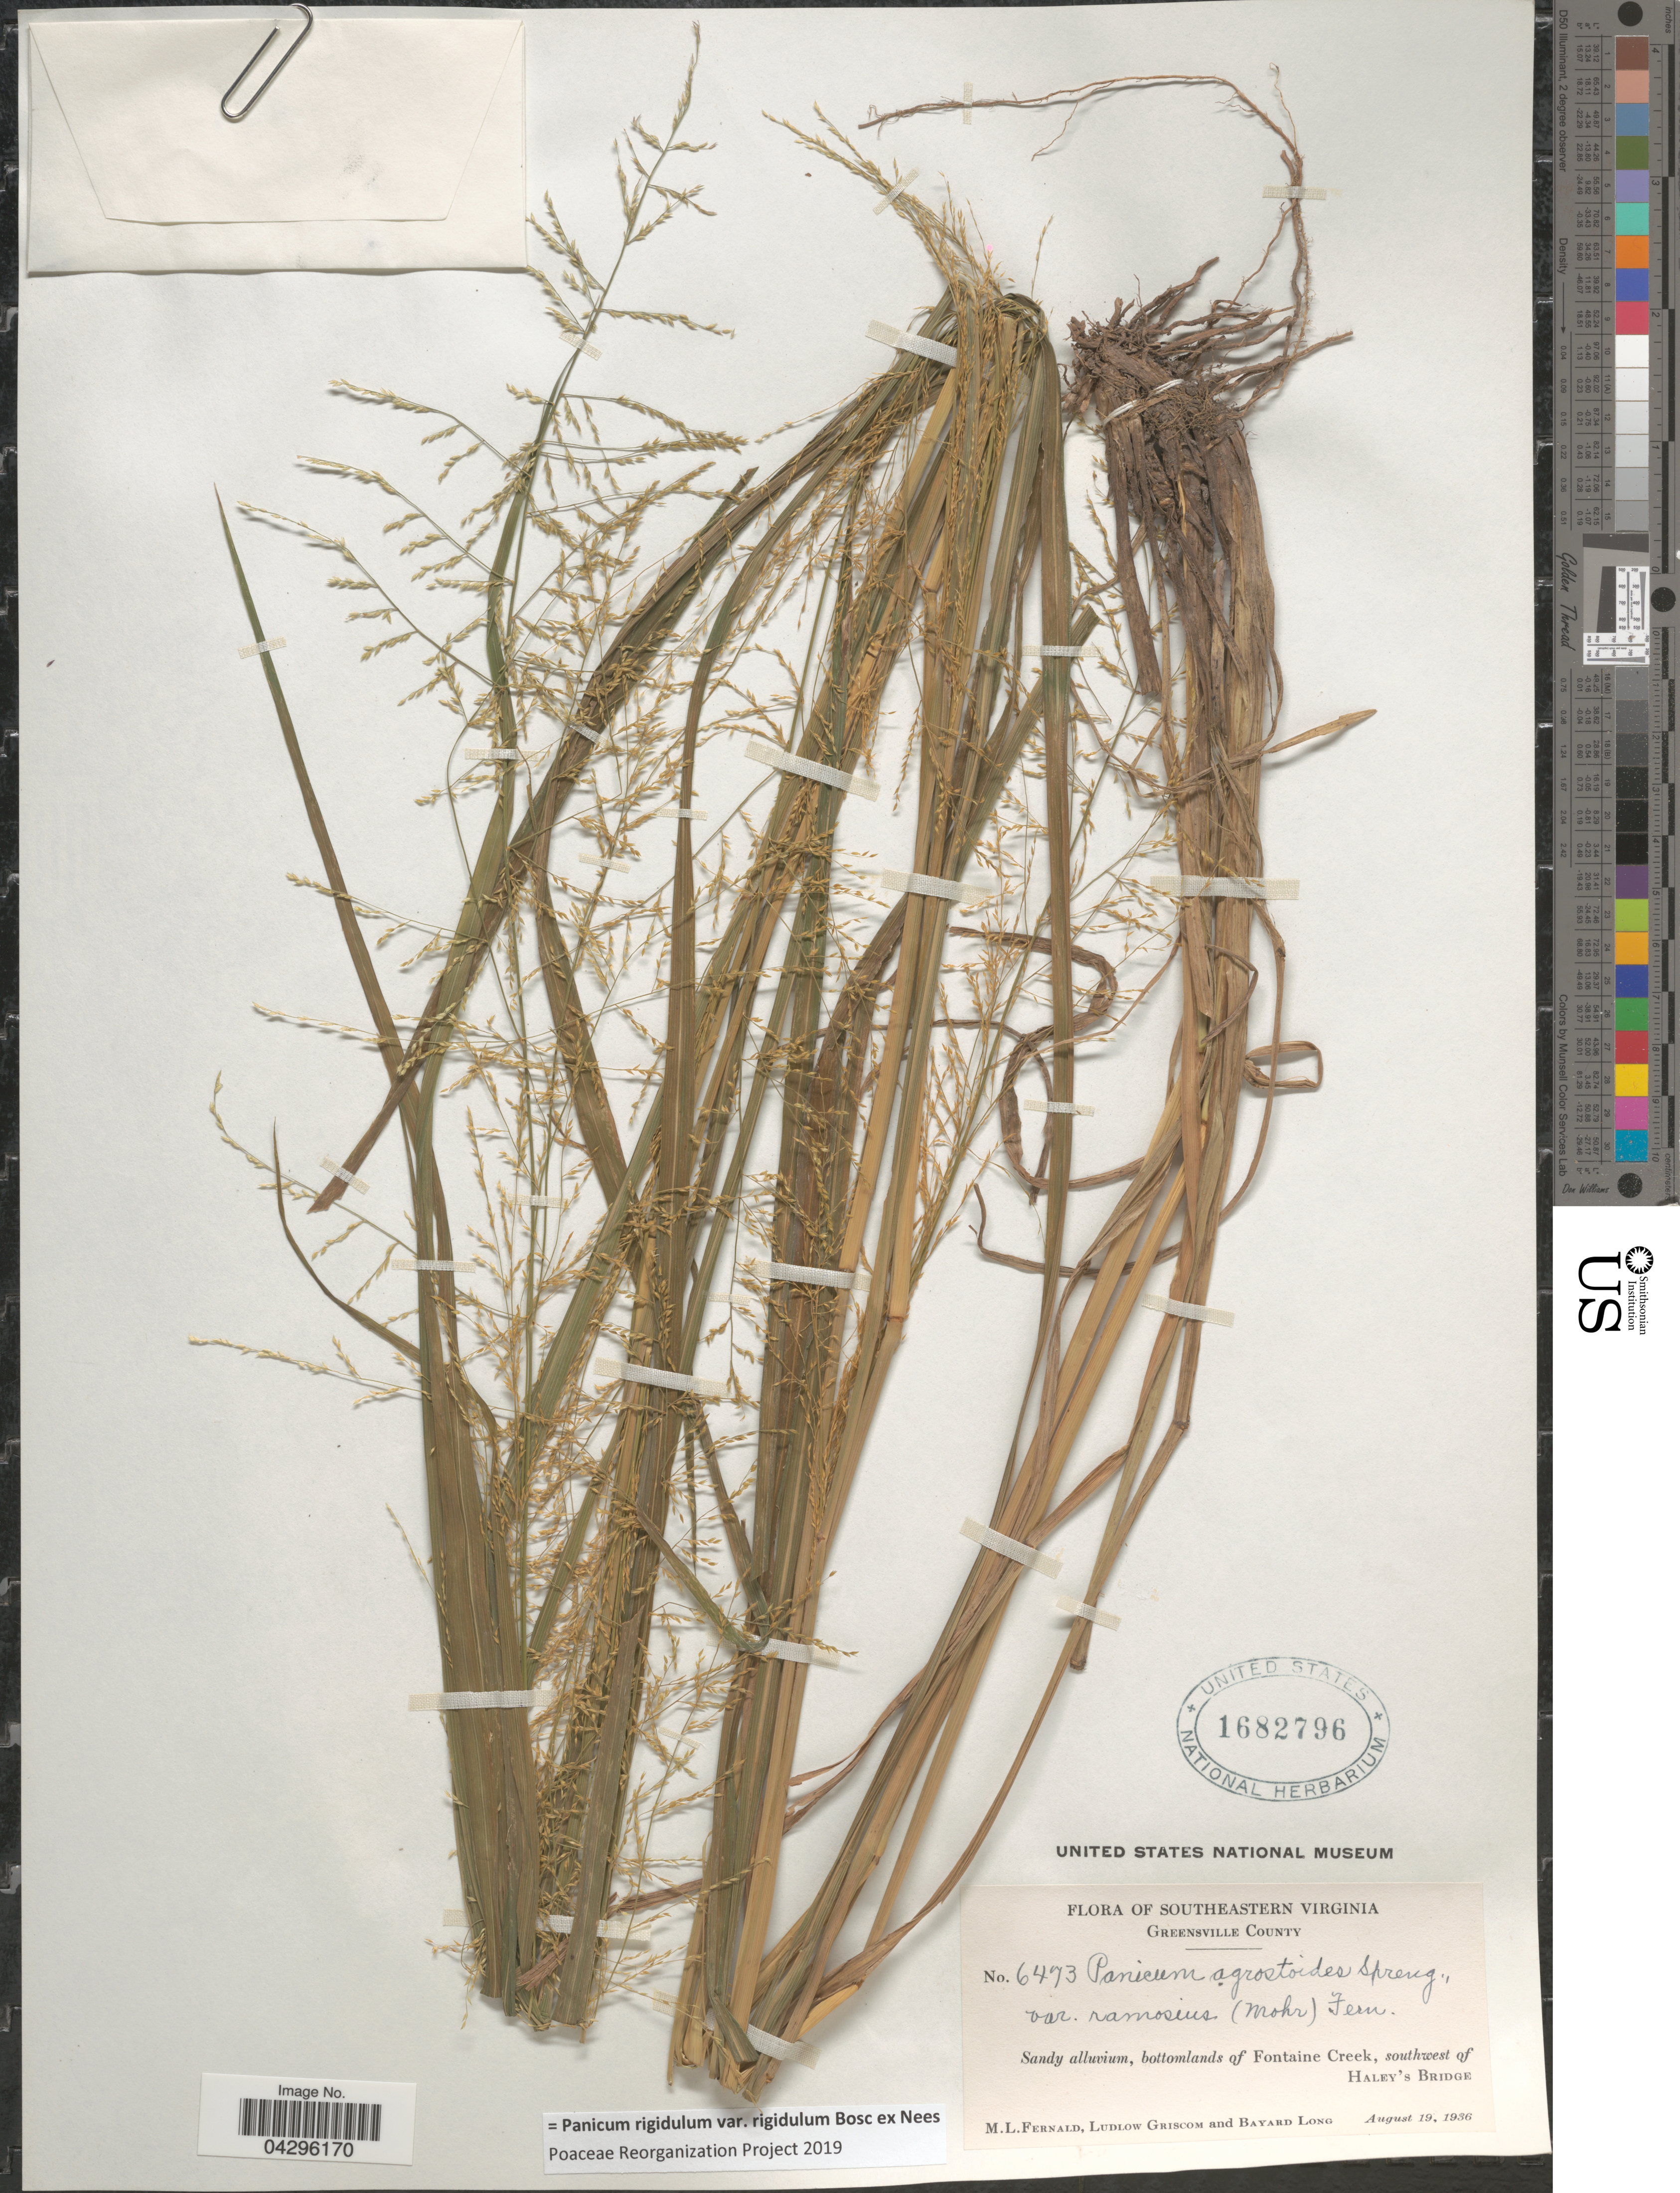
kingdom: Plantae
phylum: Tracheophyta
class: Liliopsida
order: Poales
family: Poaceae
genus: Panicum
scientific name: Panicum rigidulum var. rigidulum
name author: Bosc ex Nees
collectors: M. L. Fernald, L. Griscom & B. Long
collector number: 6473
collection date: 1936-08-19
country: United States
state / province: Virginia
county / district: Greensville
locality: Southeastern Virginia. Greensville County. Sandy alluvium, bottomlands of Fontaine Creek, southwest of Haley's Bridge.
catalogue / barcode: US 1682796